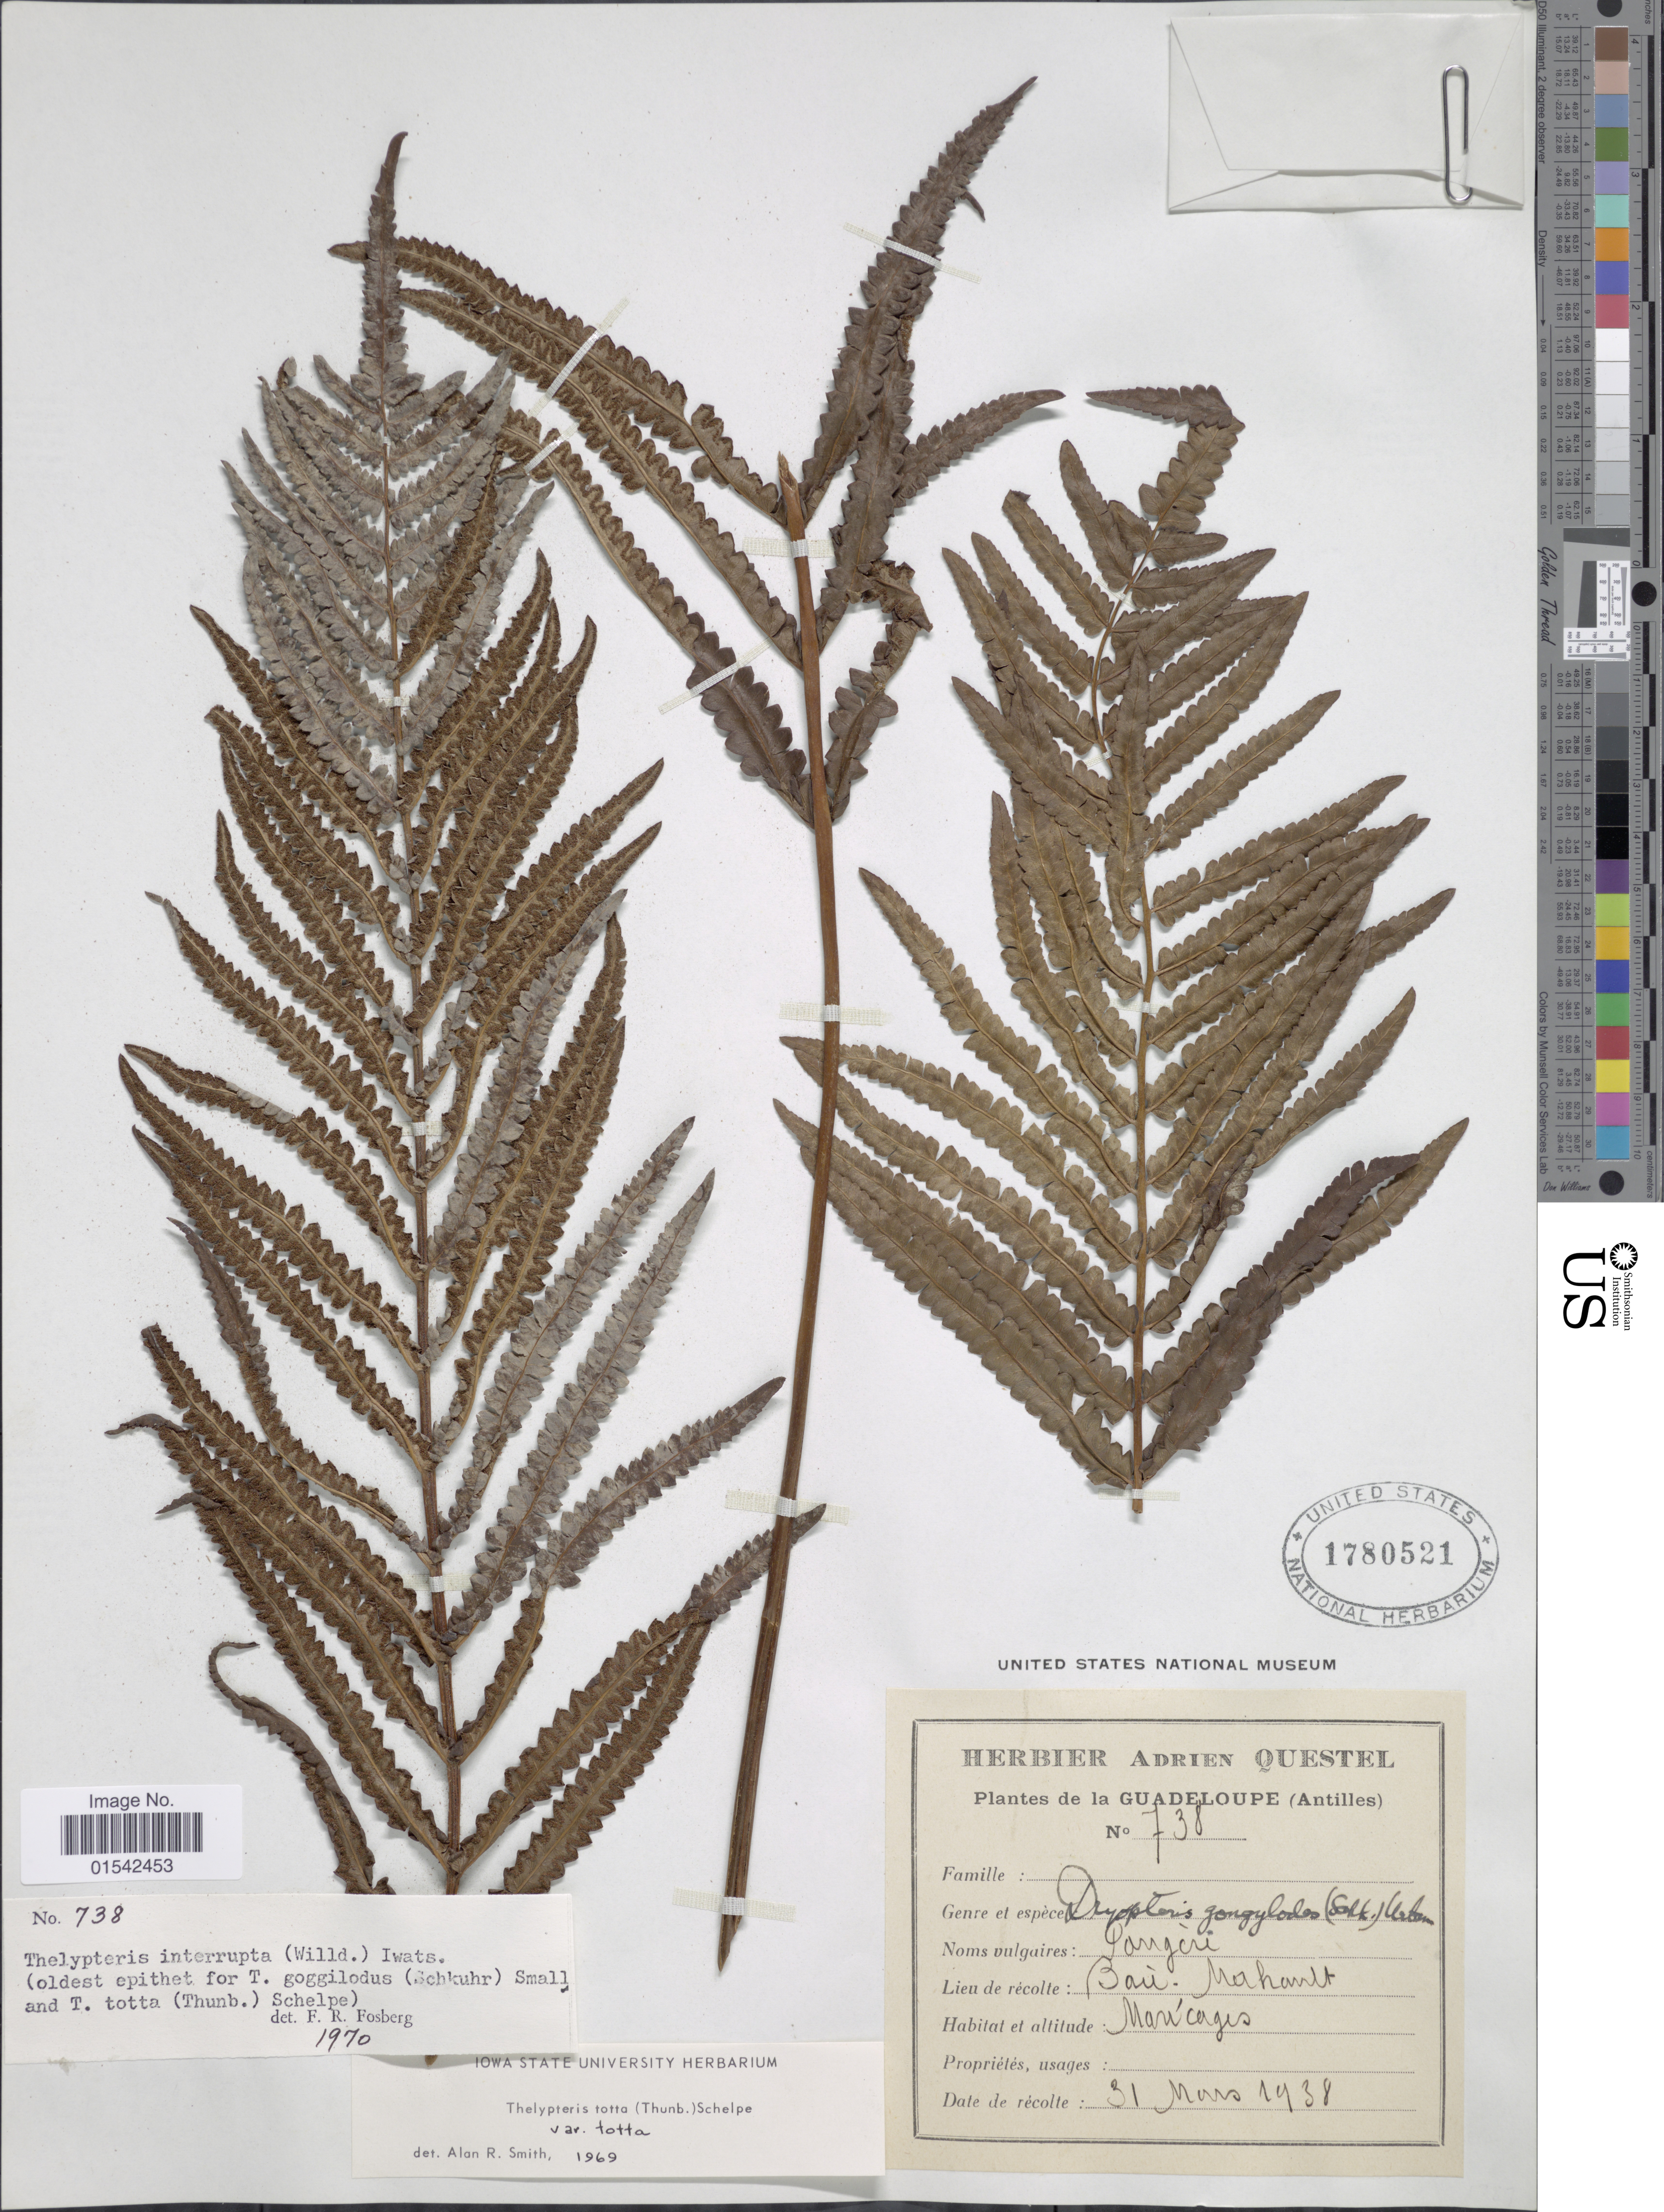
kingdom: Plantae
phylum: Tracheophyta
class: Polypodiopsida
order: Polypodiales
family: Thelypteridaceae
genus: Cyclosorus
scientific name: Cyclosorus interruptus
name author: (Willd.) H. Itô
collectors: ex herb. A. Questal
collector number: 738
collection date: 1938-03-31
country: Guadeloupe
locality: Baie-Mahault. Marécages.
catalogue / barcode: US 1780521